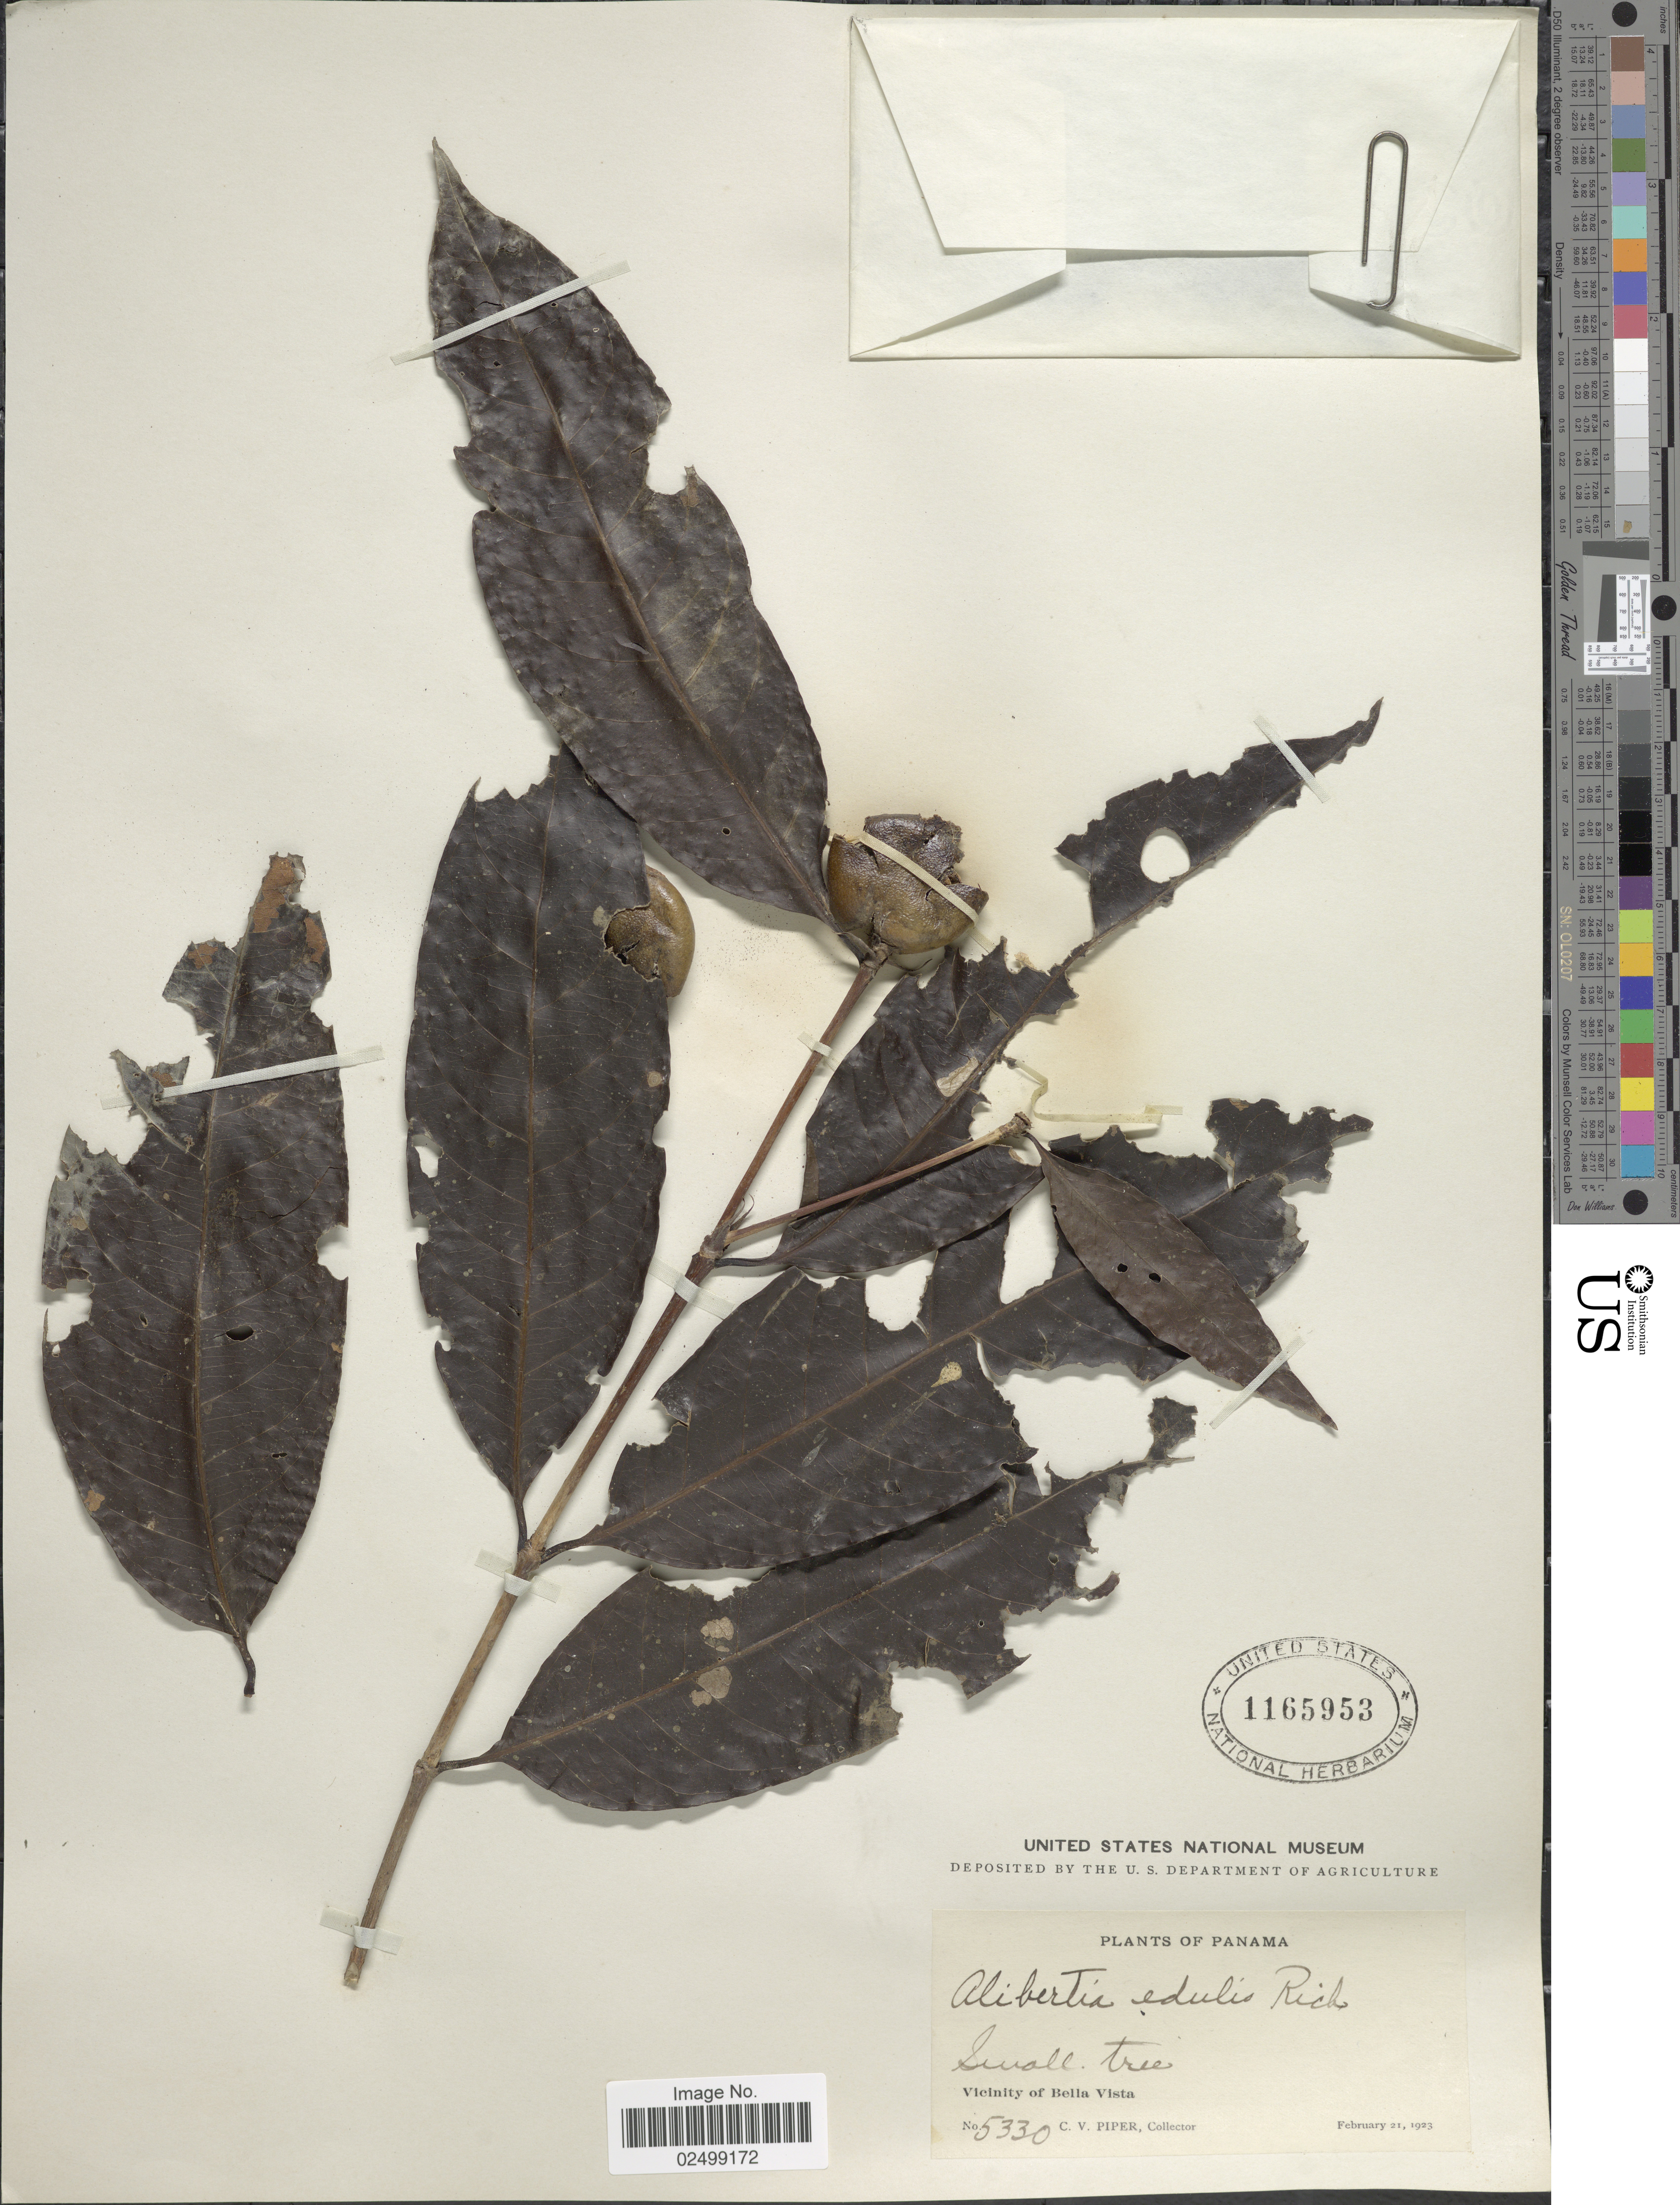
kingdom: Plantae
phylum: Tracheophyta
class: Magnoliopsida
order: Gentianales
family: Rubiaceae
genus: Alibertia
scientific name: Alibertia edulis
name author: (Rich.) A. Rich. ex DC.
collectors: C. V. Piper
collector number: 5330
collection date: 1923-02-21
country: Panama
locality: Vicinity of Bella Vista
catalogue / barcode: US 1165953